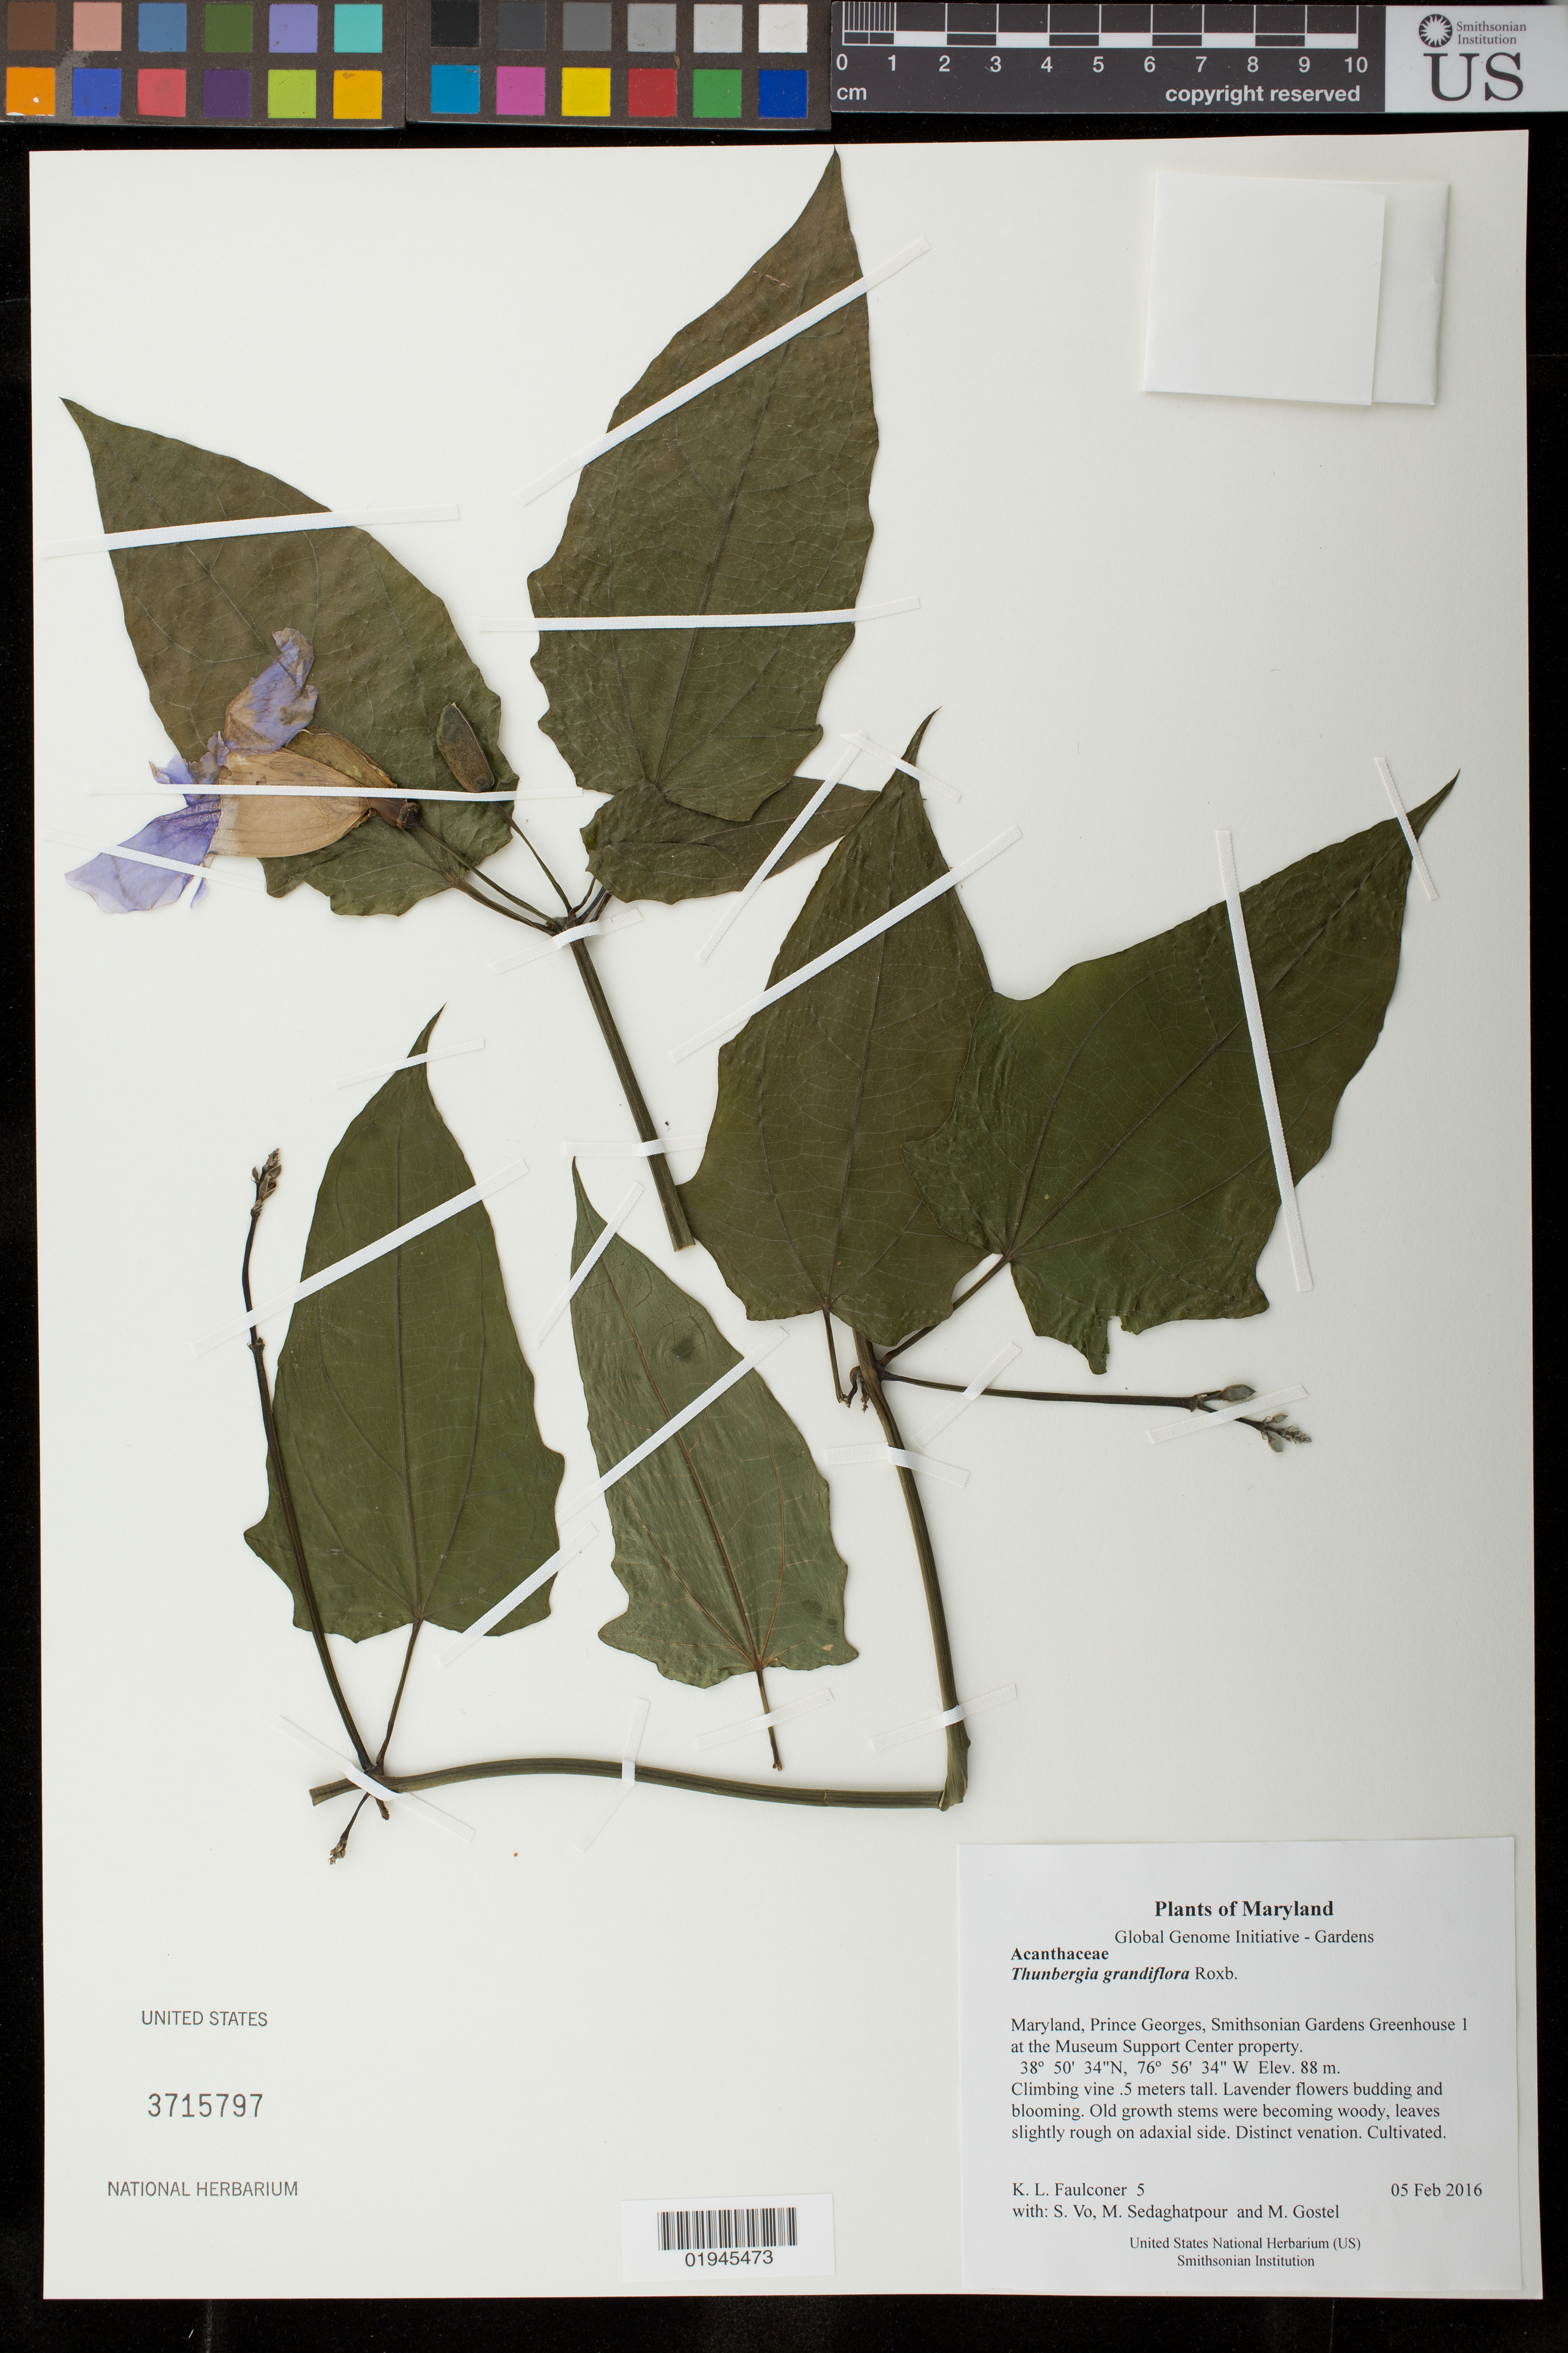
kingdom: Plantae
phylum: Tracheophyta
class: Magnoliopsida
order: Lamiales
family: Acanthaceae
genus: Thunbergia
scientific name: Thunbergia grandiflora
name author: Roxb.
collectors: K. L. Faulconer, S. Vo, M. Sedaghatpour & M. R. Gostel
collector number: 5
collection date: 2016-02-05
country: United States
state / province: Maryland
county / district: Prince George's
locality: Smithsonian Gardens Greenhouse 1 at the Museum Support Center property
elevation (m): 88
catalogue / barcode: US 3715797